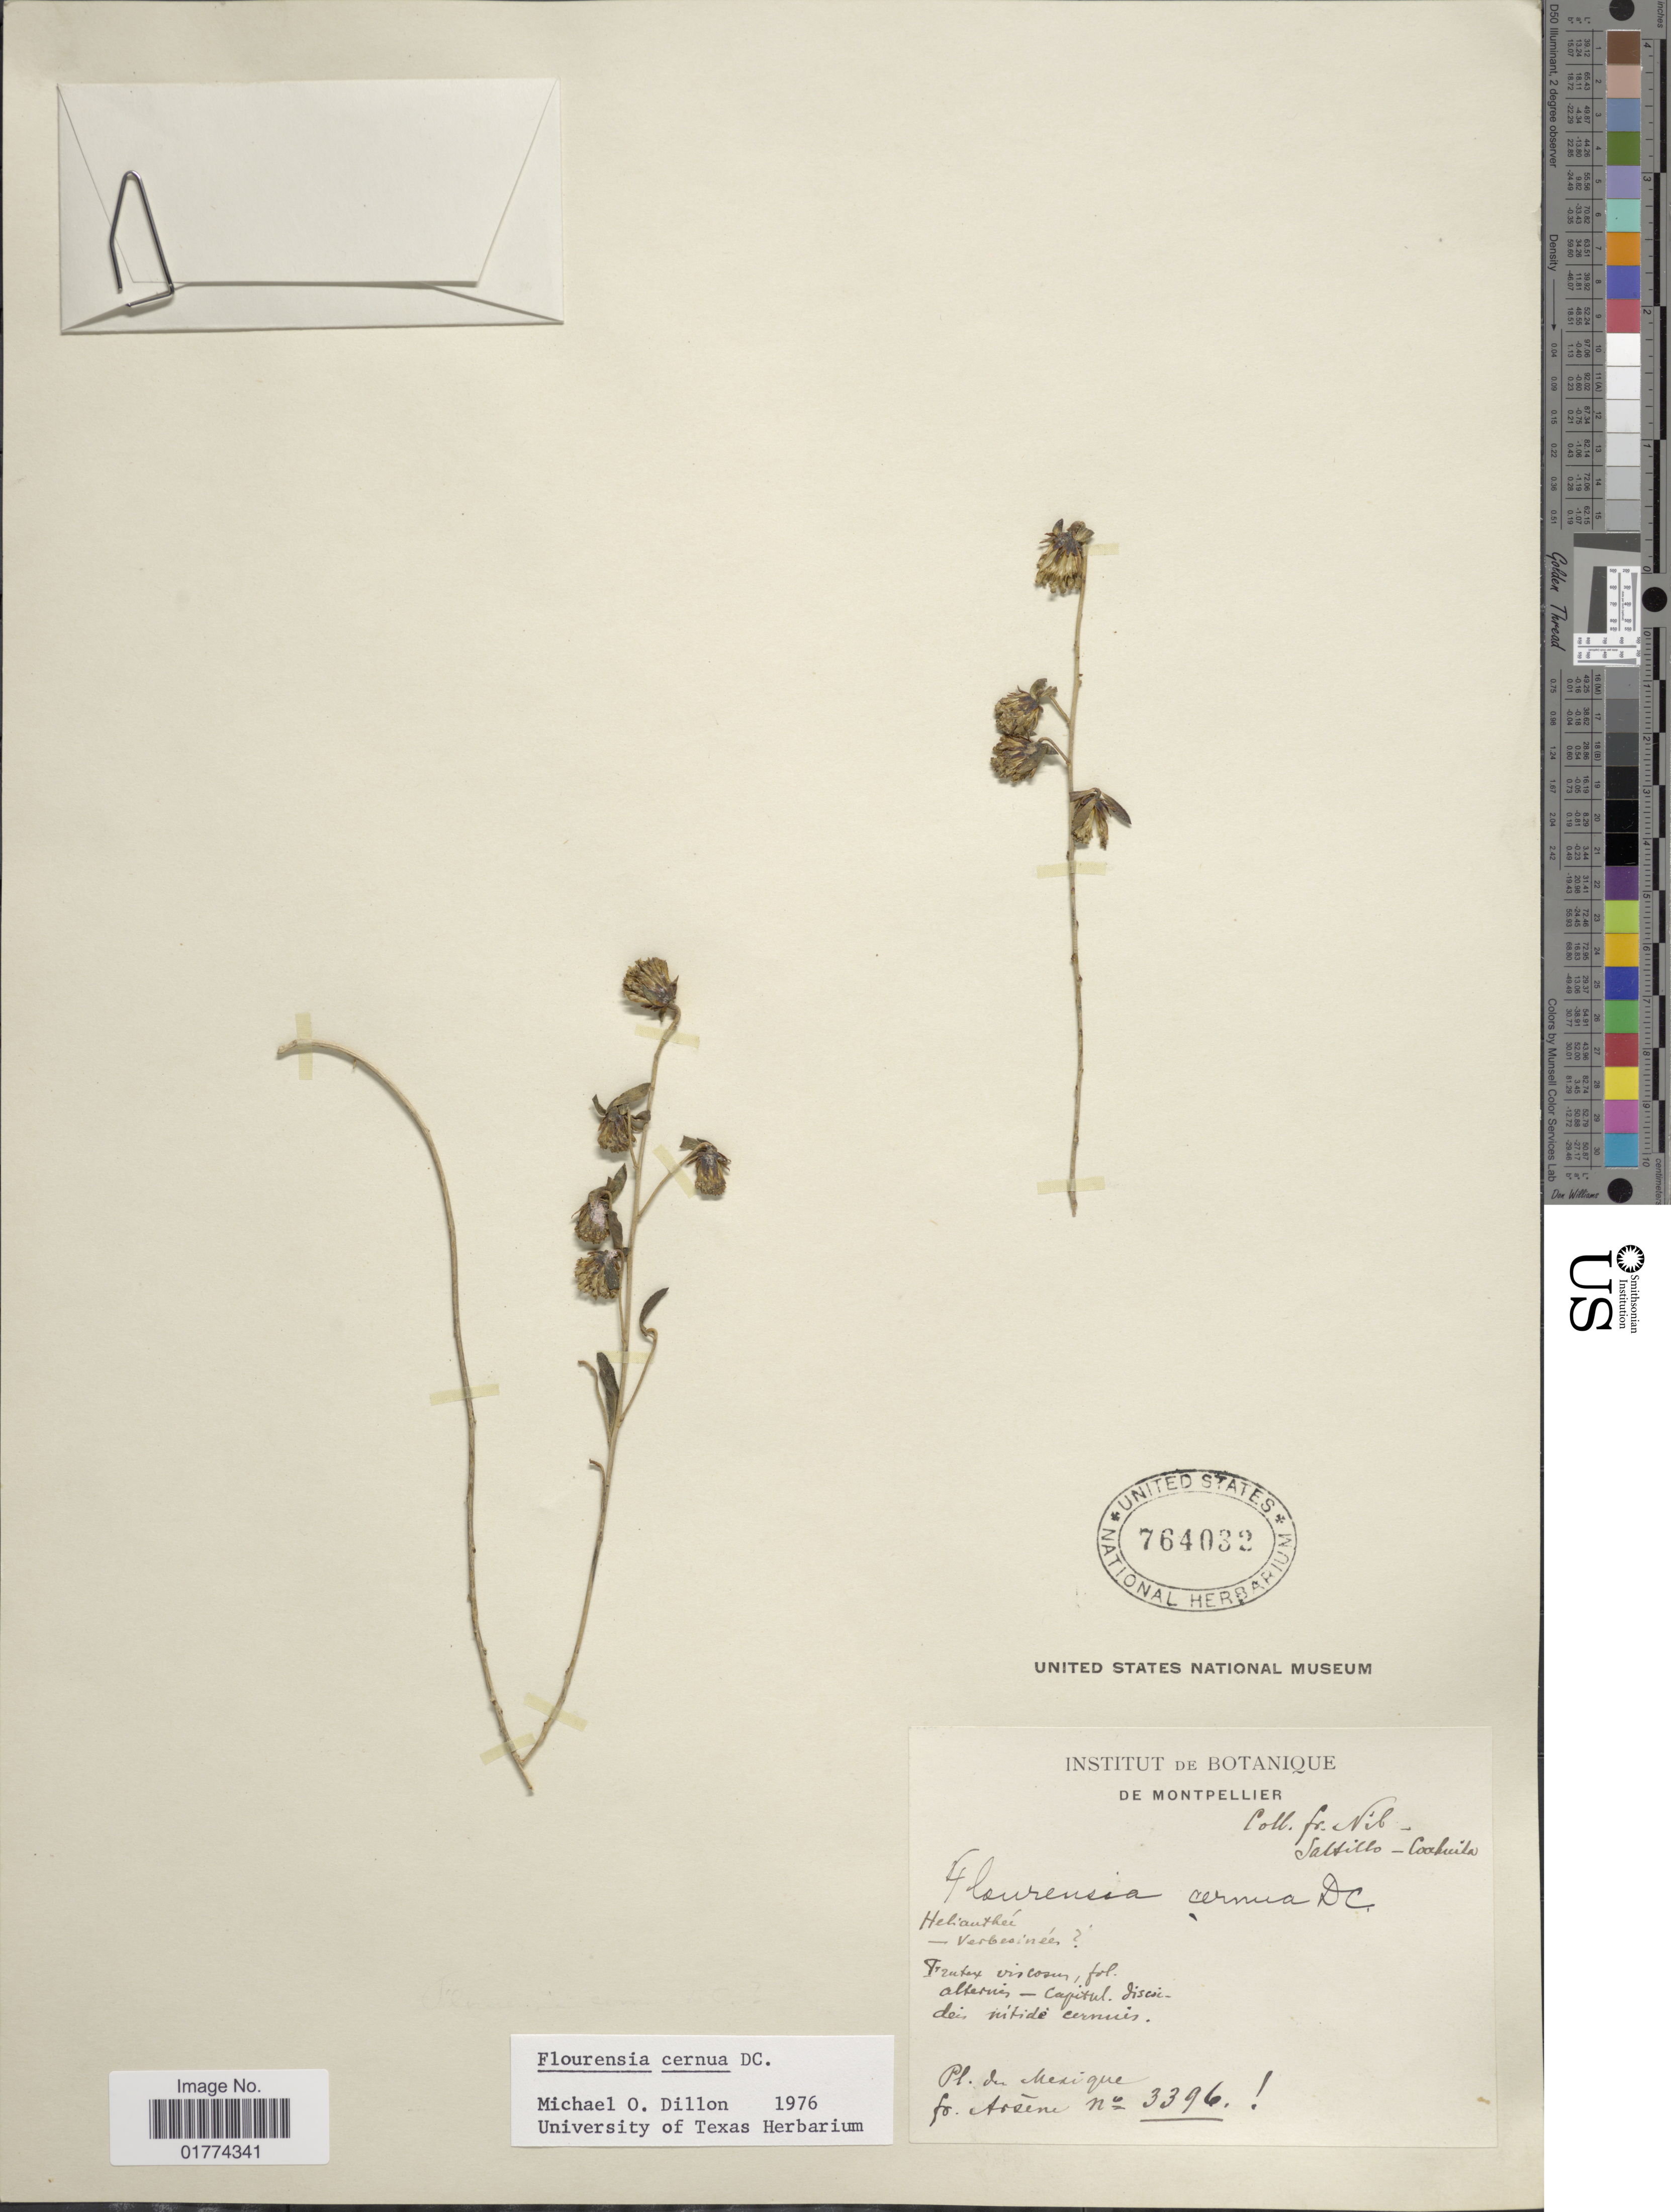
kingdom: Plantae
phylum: Tracheophyta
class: Magnoliopsida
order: Asterales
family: Asteraceae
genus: Flourensia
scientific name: Flourensia cernua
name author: DC.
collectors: Bro. Nil & Bro. G. Arsène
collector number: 3396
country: Mexico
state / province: Coahuila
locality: Saltillo,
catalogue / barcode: US 764032